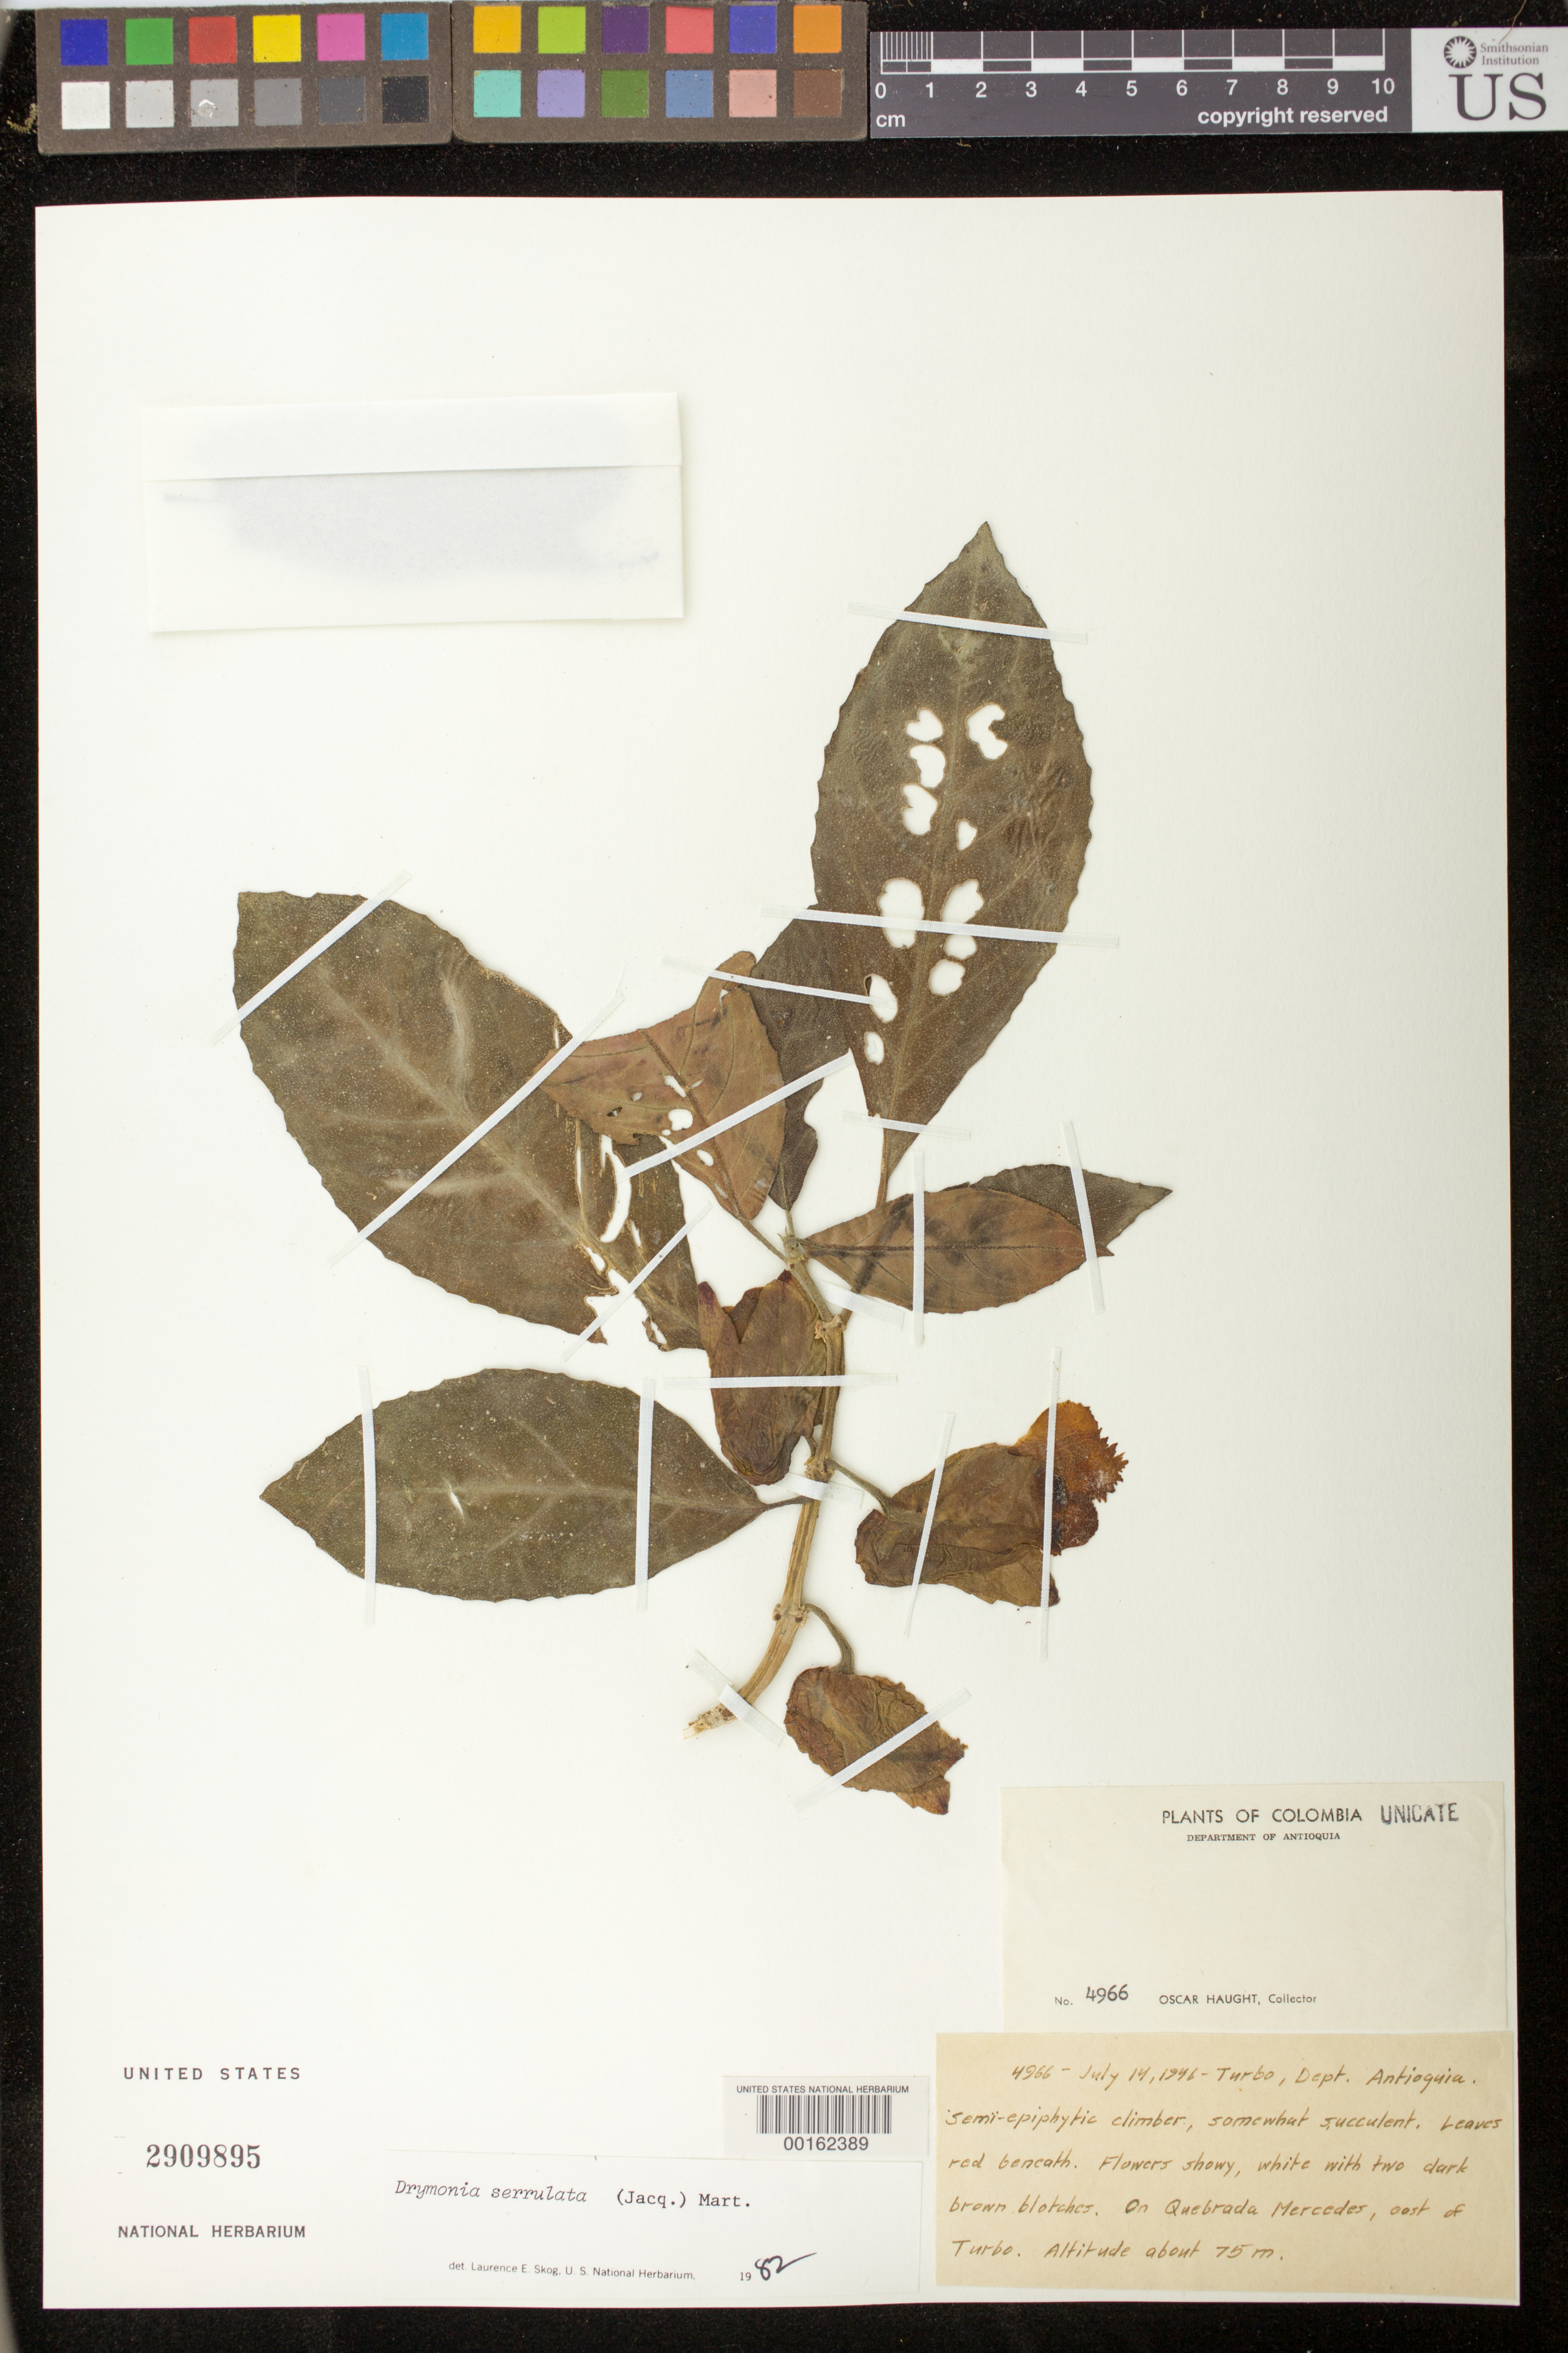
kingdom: Plantae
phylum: Tracheophyta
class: Magnoliopsida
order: Lamiales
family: Gesneriaceae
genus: Drymonia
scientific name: Drymonia serrulata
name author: (Jacq.) Mart.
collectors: O. L. Haught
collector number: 4966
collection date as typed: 14 Jul 1946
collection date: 1946-07-14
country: Colombia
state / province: Antioquia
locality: Turbo, on Quebrada Mercedes, E of Turbo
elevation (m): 75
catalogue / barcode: US 2909895